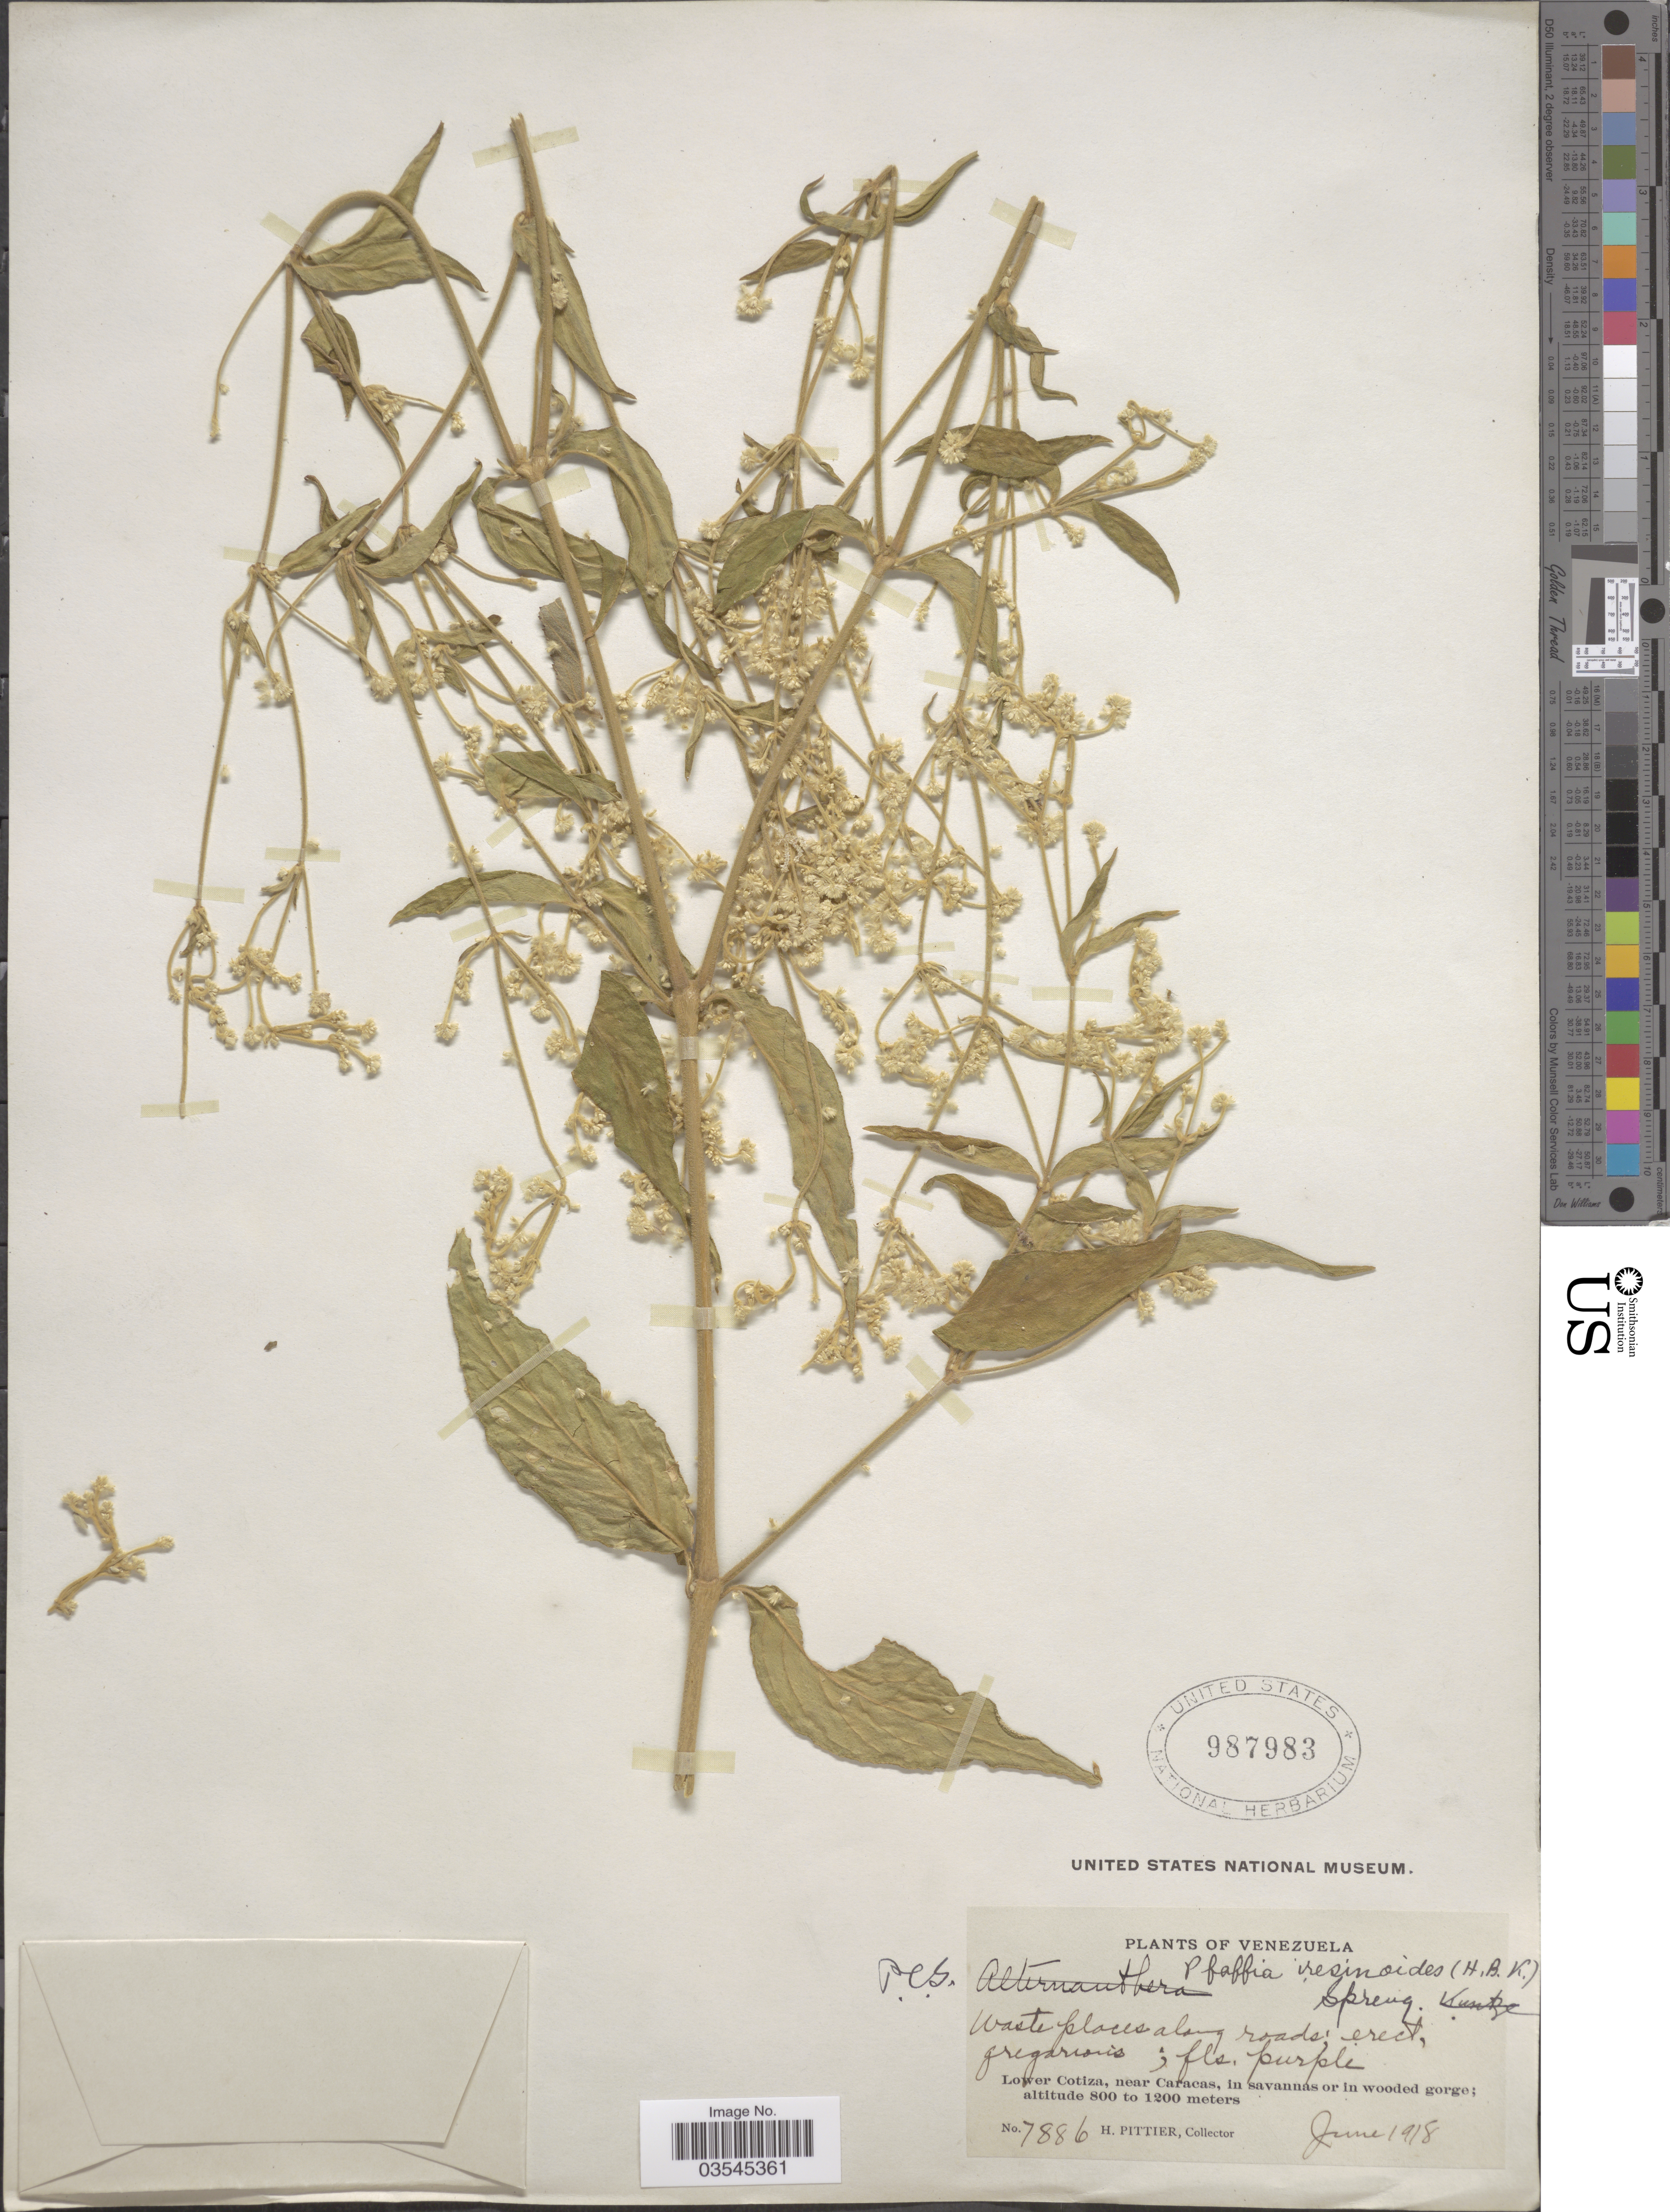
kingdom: Plantae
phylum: Tracheophyta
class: Magnoliopsida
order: Caryophyllales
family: Amaranthaceae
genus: Pfaffia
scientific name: Pfaffia iresinoides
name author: (Kunth) Spreng.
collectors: H. F. Pittier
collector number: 7886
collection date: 1918-06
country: Venezuela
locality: Lower Cotiza, near Caracas.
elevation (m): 800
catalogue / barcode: US 987983